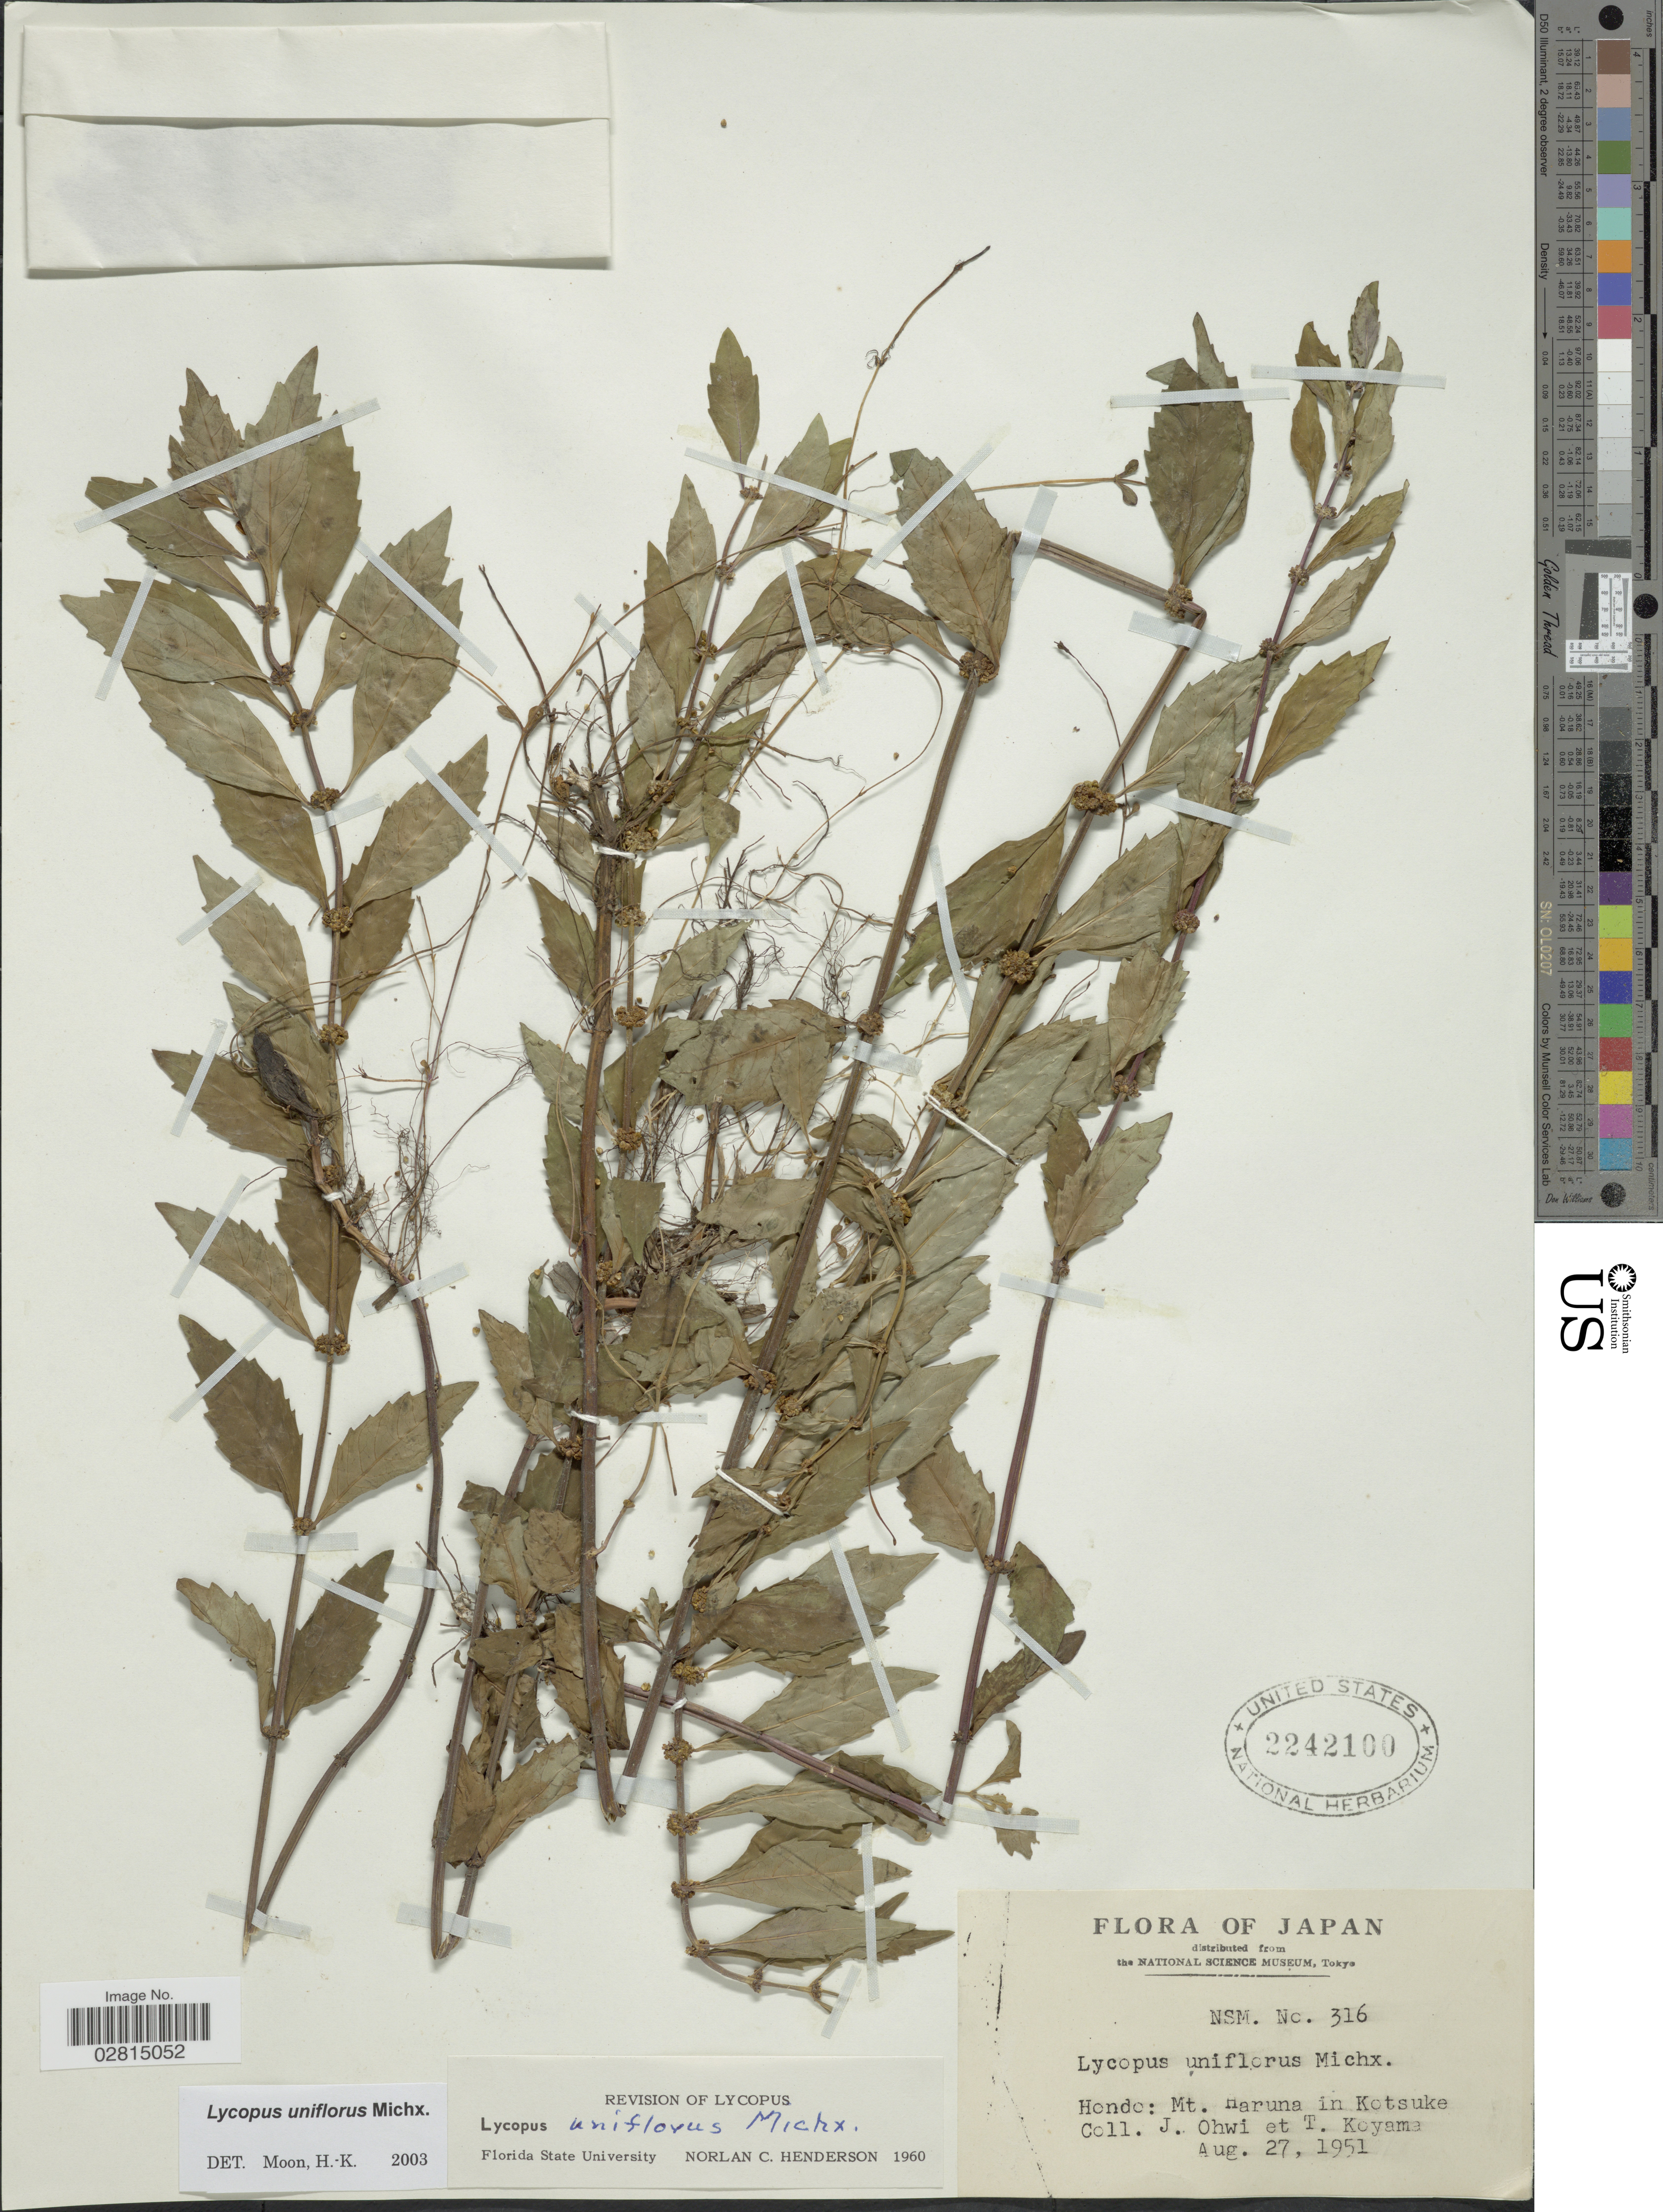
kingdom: Plantae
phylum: Tracheophyta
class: Magnoliopsida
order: Lamiales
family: Lamiaceae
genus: Lycopus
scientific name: Lycopus uniflorus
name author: Michx.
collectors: J. Ohwi & T. Koyama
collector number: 316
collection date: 1951-08-27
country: Japan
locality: Hondo: Mt. Haruna in Kotsuke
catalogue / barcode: US 2242100